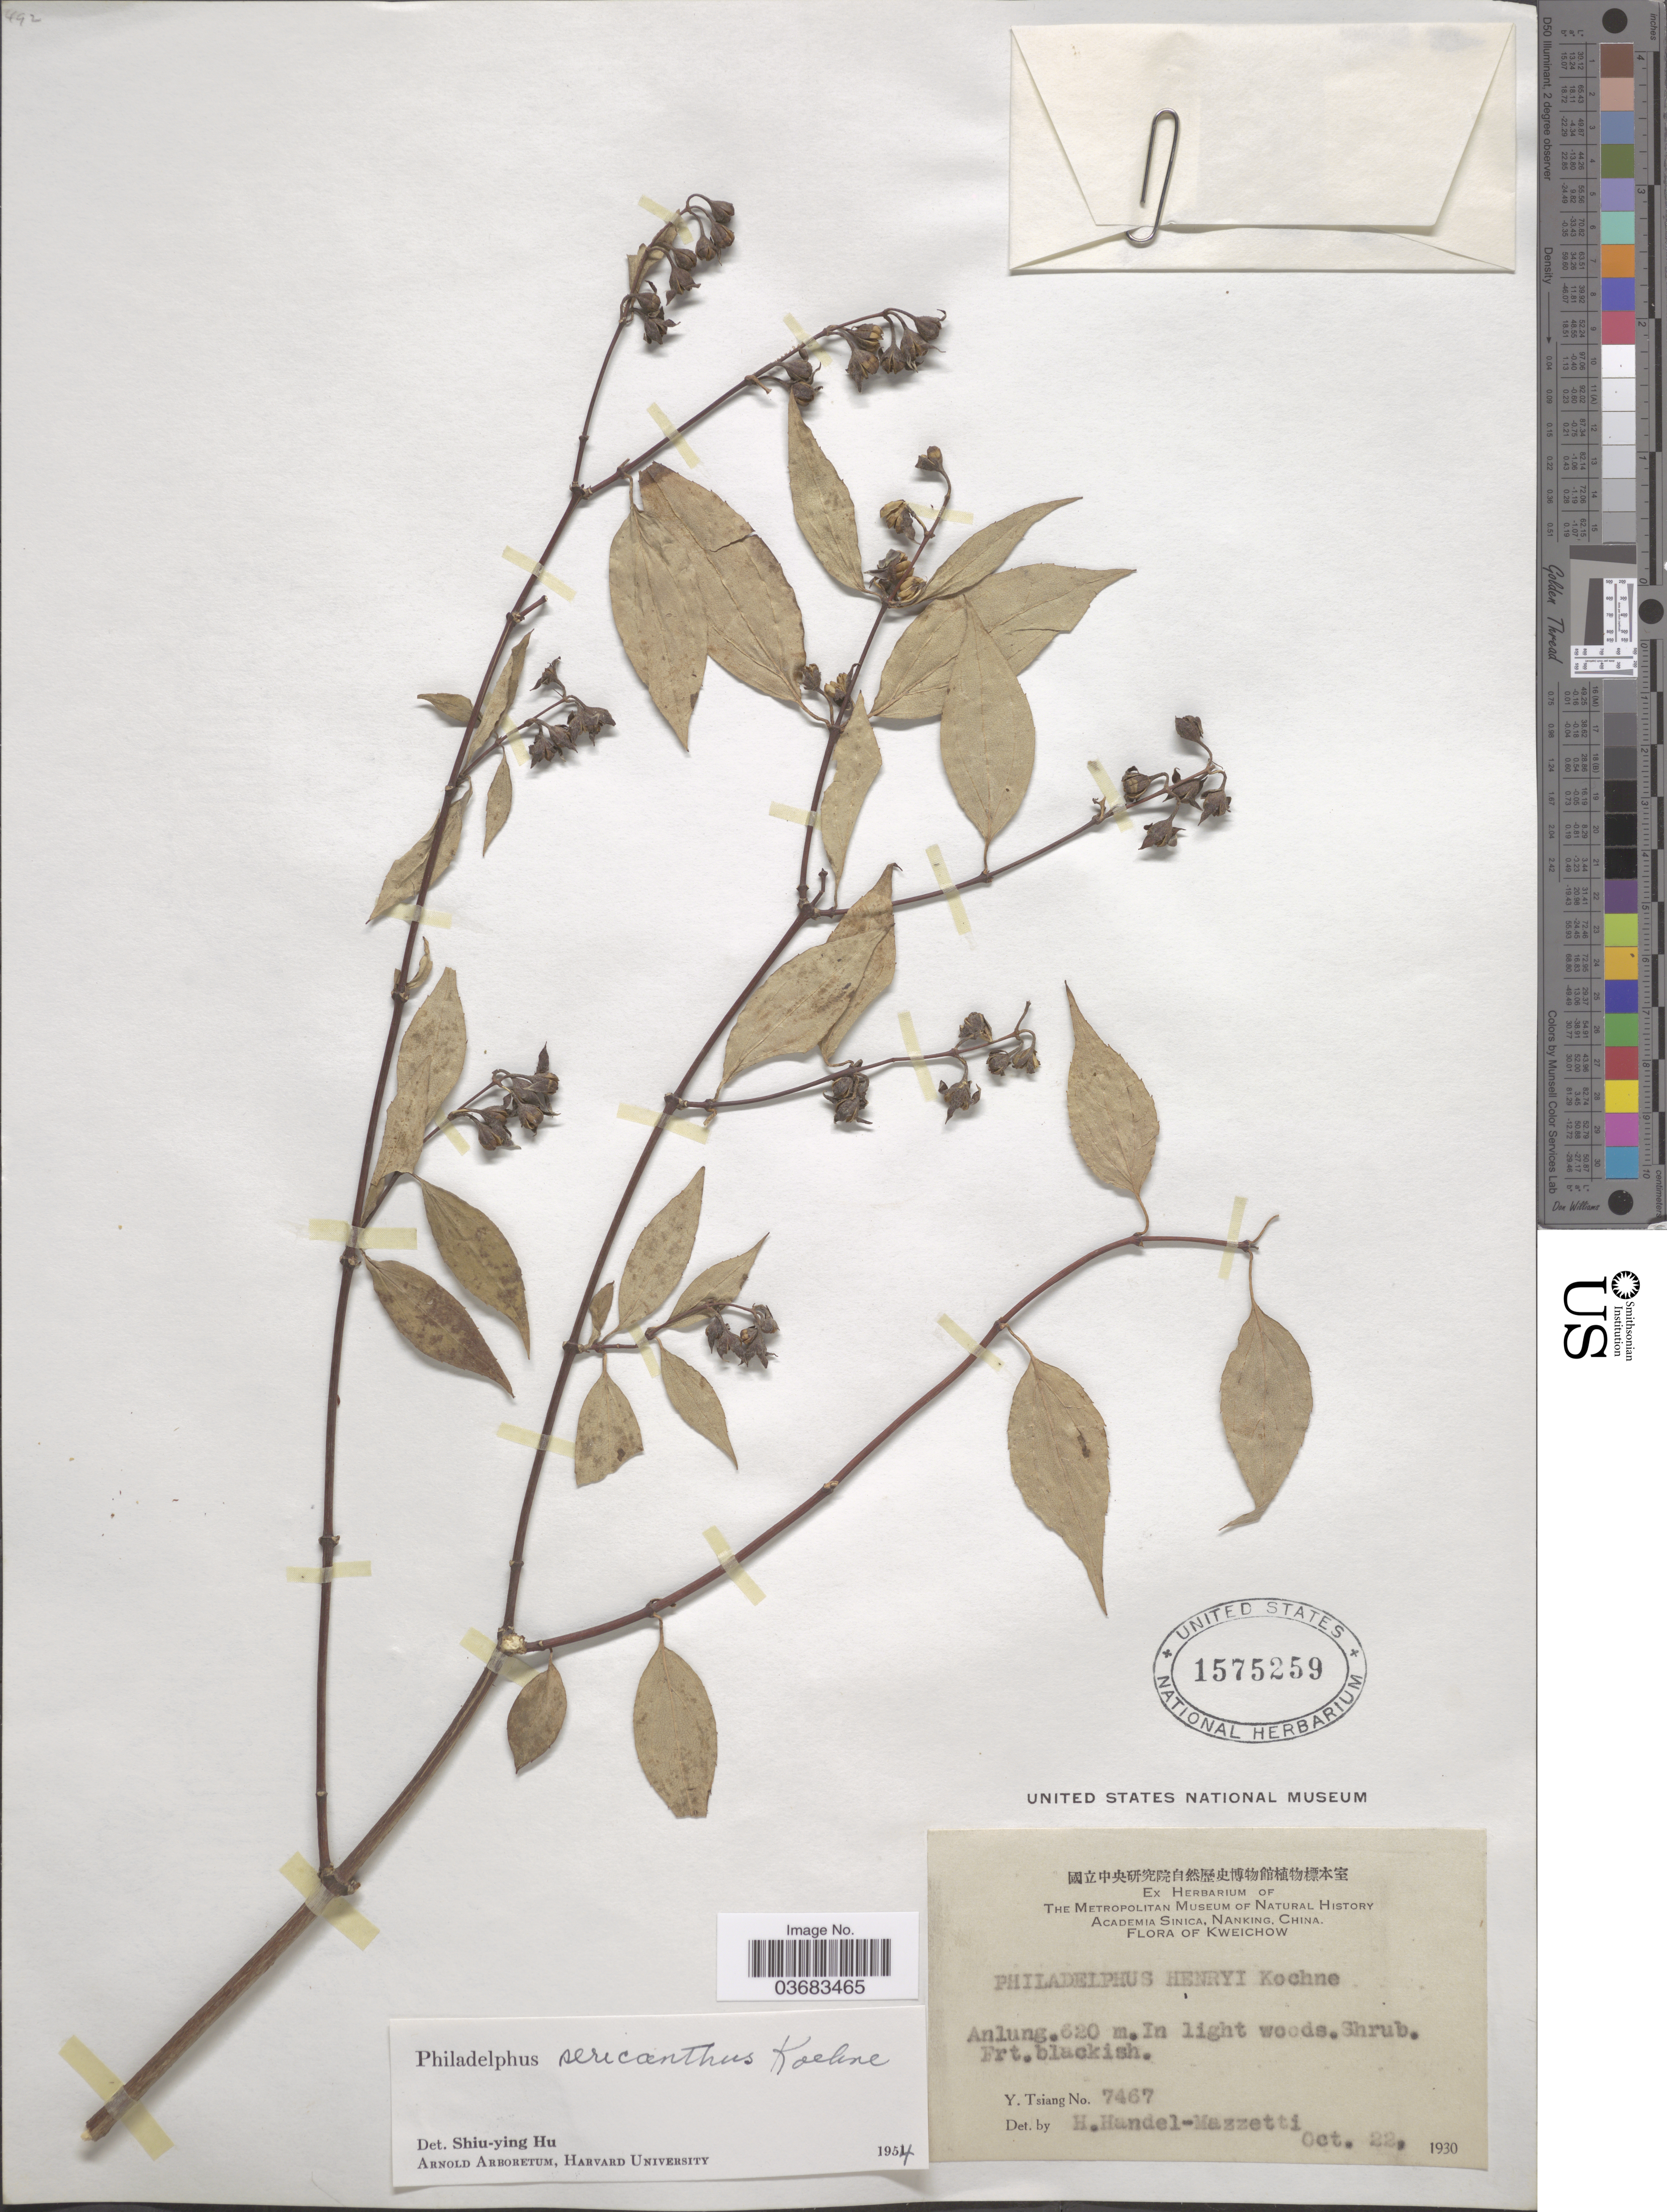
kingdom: Plantae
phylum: Tracheophyta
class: Magnoliopsida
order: Cornales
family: Hydrangeaceae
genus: Philadelphus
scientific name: Philadelphus sericanthus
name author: Koehne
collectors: Y. Tsiang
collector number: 7467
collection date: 1930-10-22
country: China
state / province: Guizhou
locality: Kweichow. Anlung.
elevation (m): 620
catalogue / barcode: US 1575259